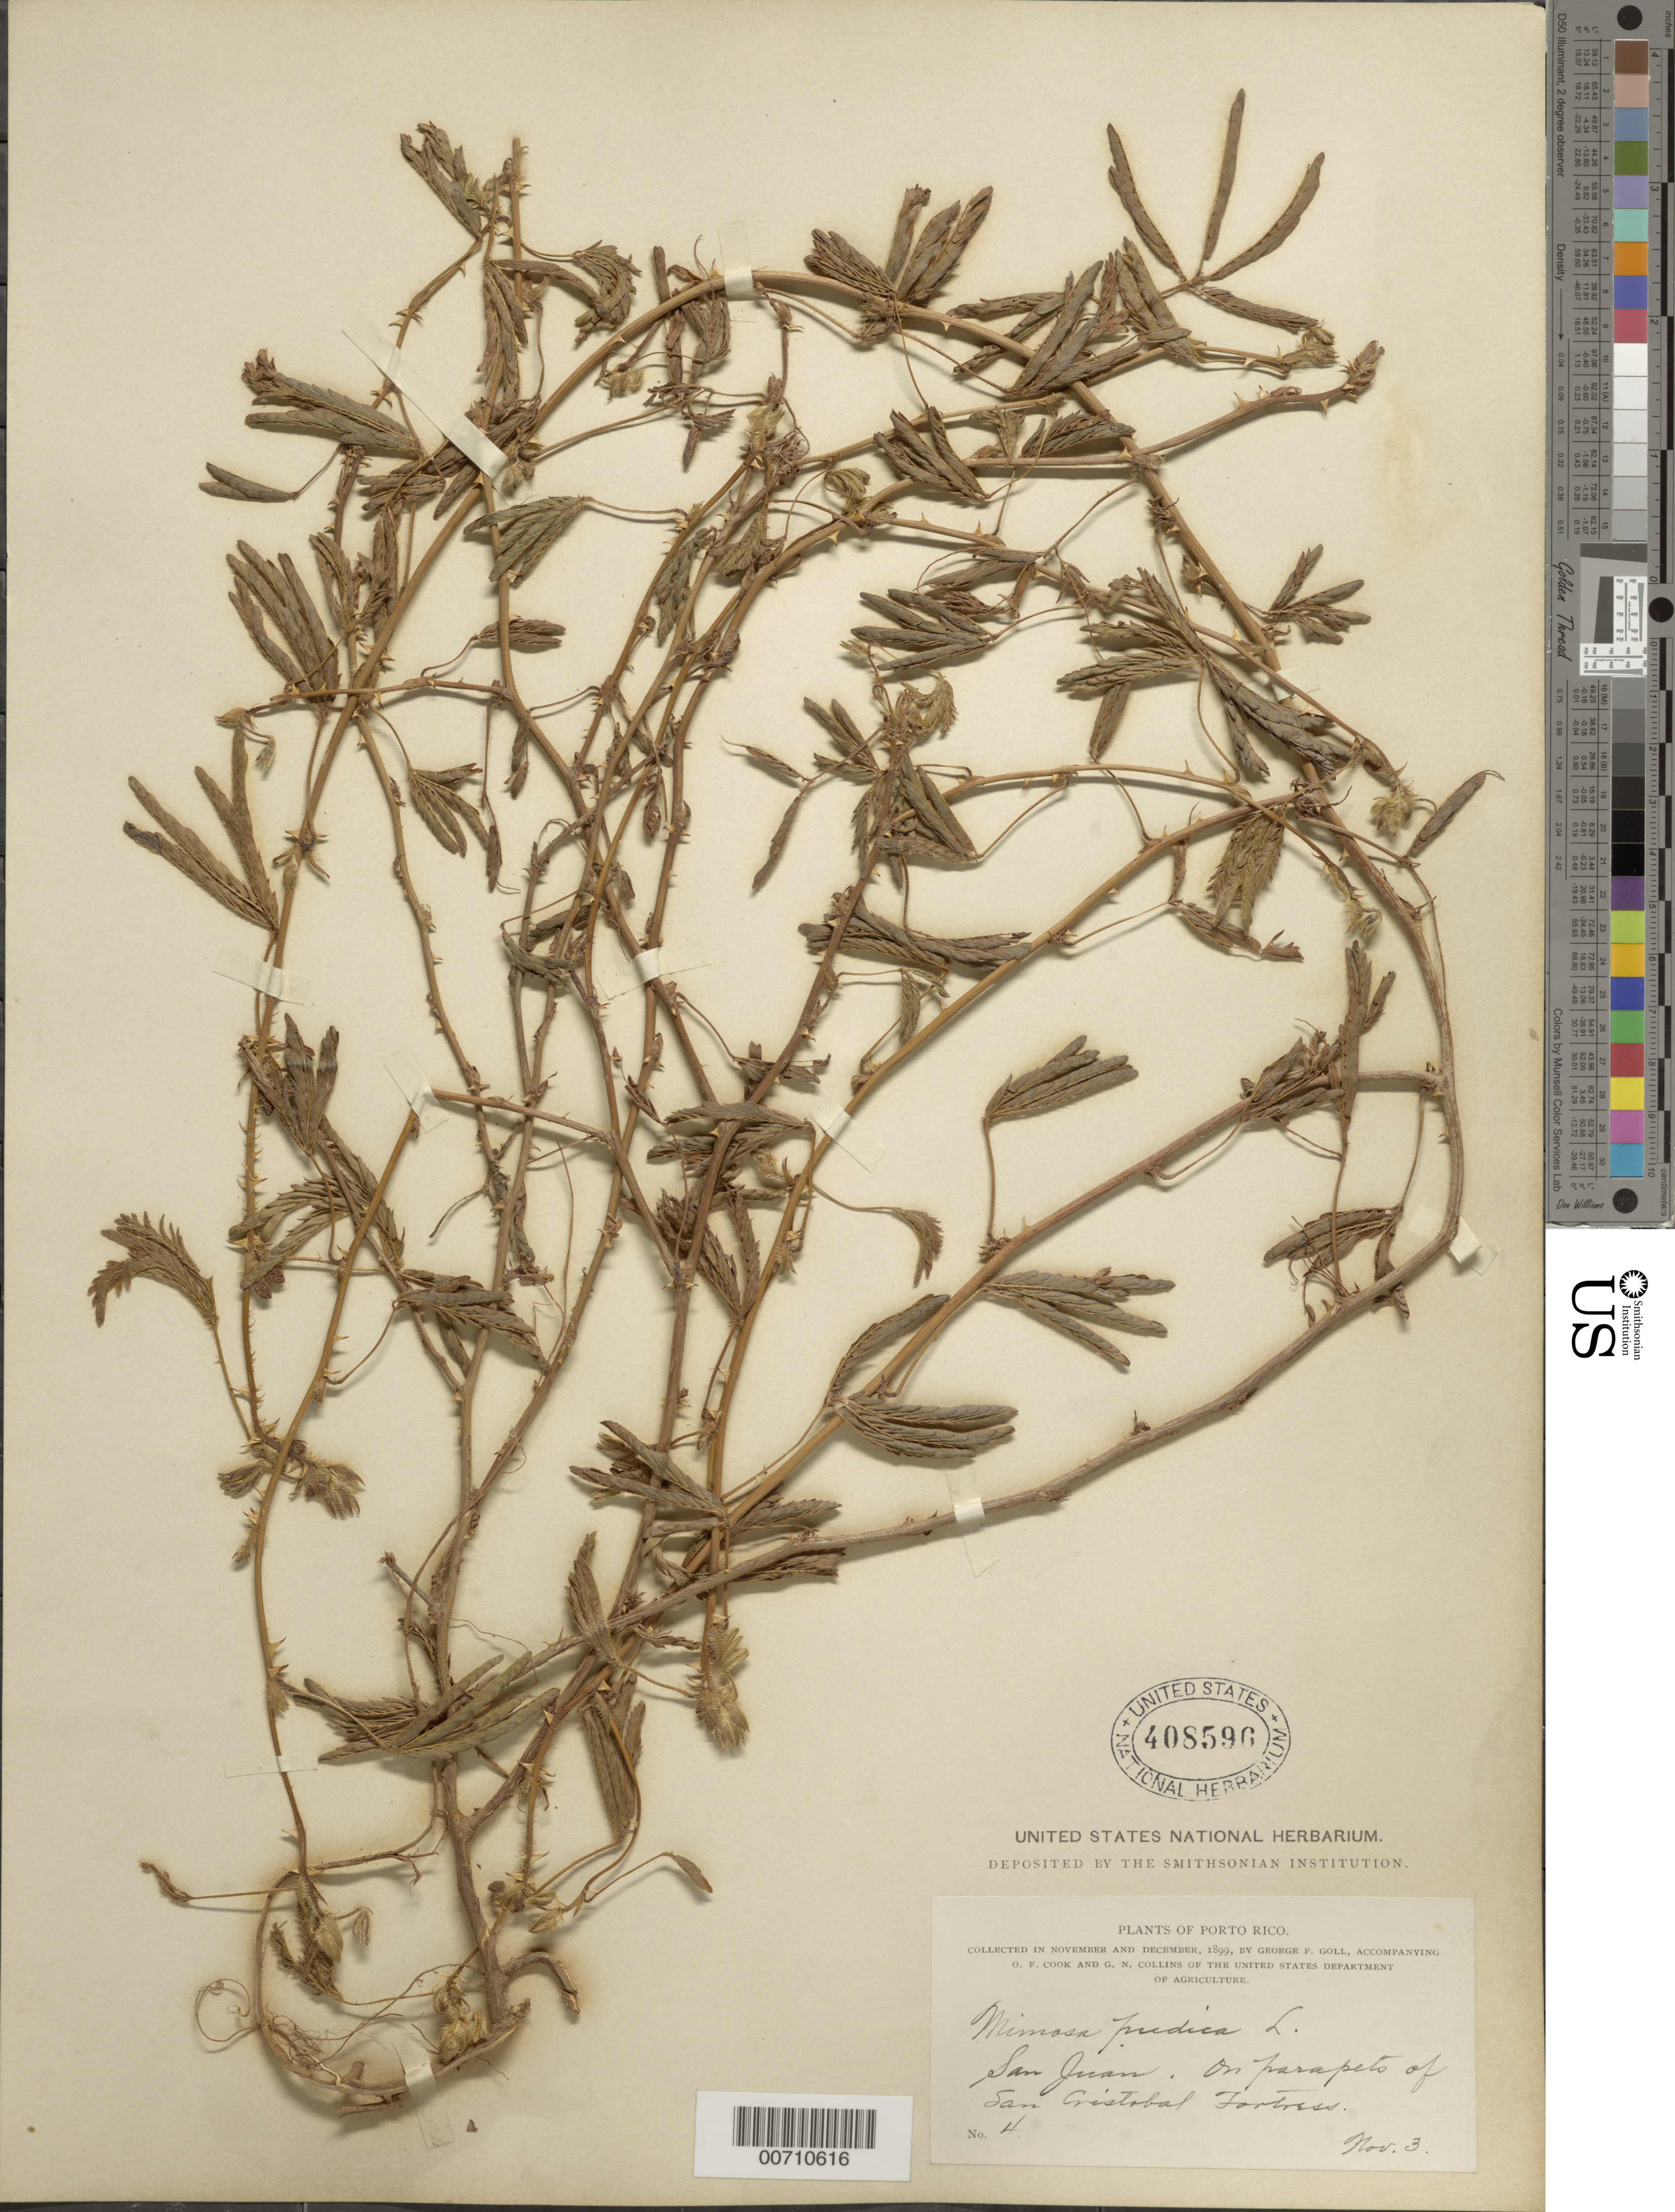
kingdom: Plantae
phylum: Tracheophyta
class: Magnoliopsida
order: Fabales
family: Fabaceae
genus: Mimosa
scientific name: Mimosa pudica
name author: L.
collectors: G. Goll, O. F. Cook & G. Collins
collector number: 4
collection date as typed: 03 Nov 1899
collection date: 1899-11-03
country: Puerto Rico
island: Greater Antilles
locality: San Cristobal Fortress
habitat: On parapets of San Cristobal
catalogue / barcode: US 408596